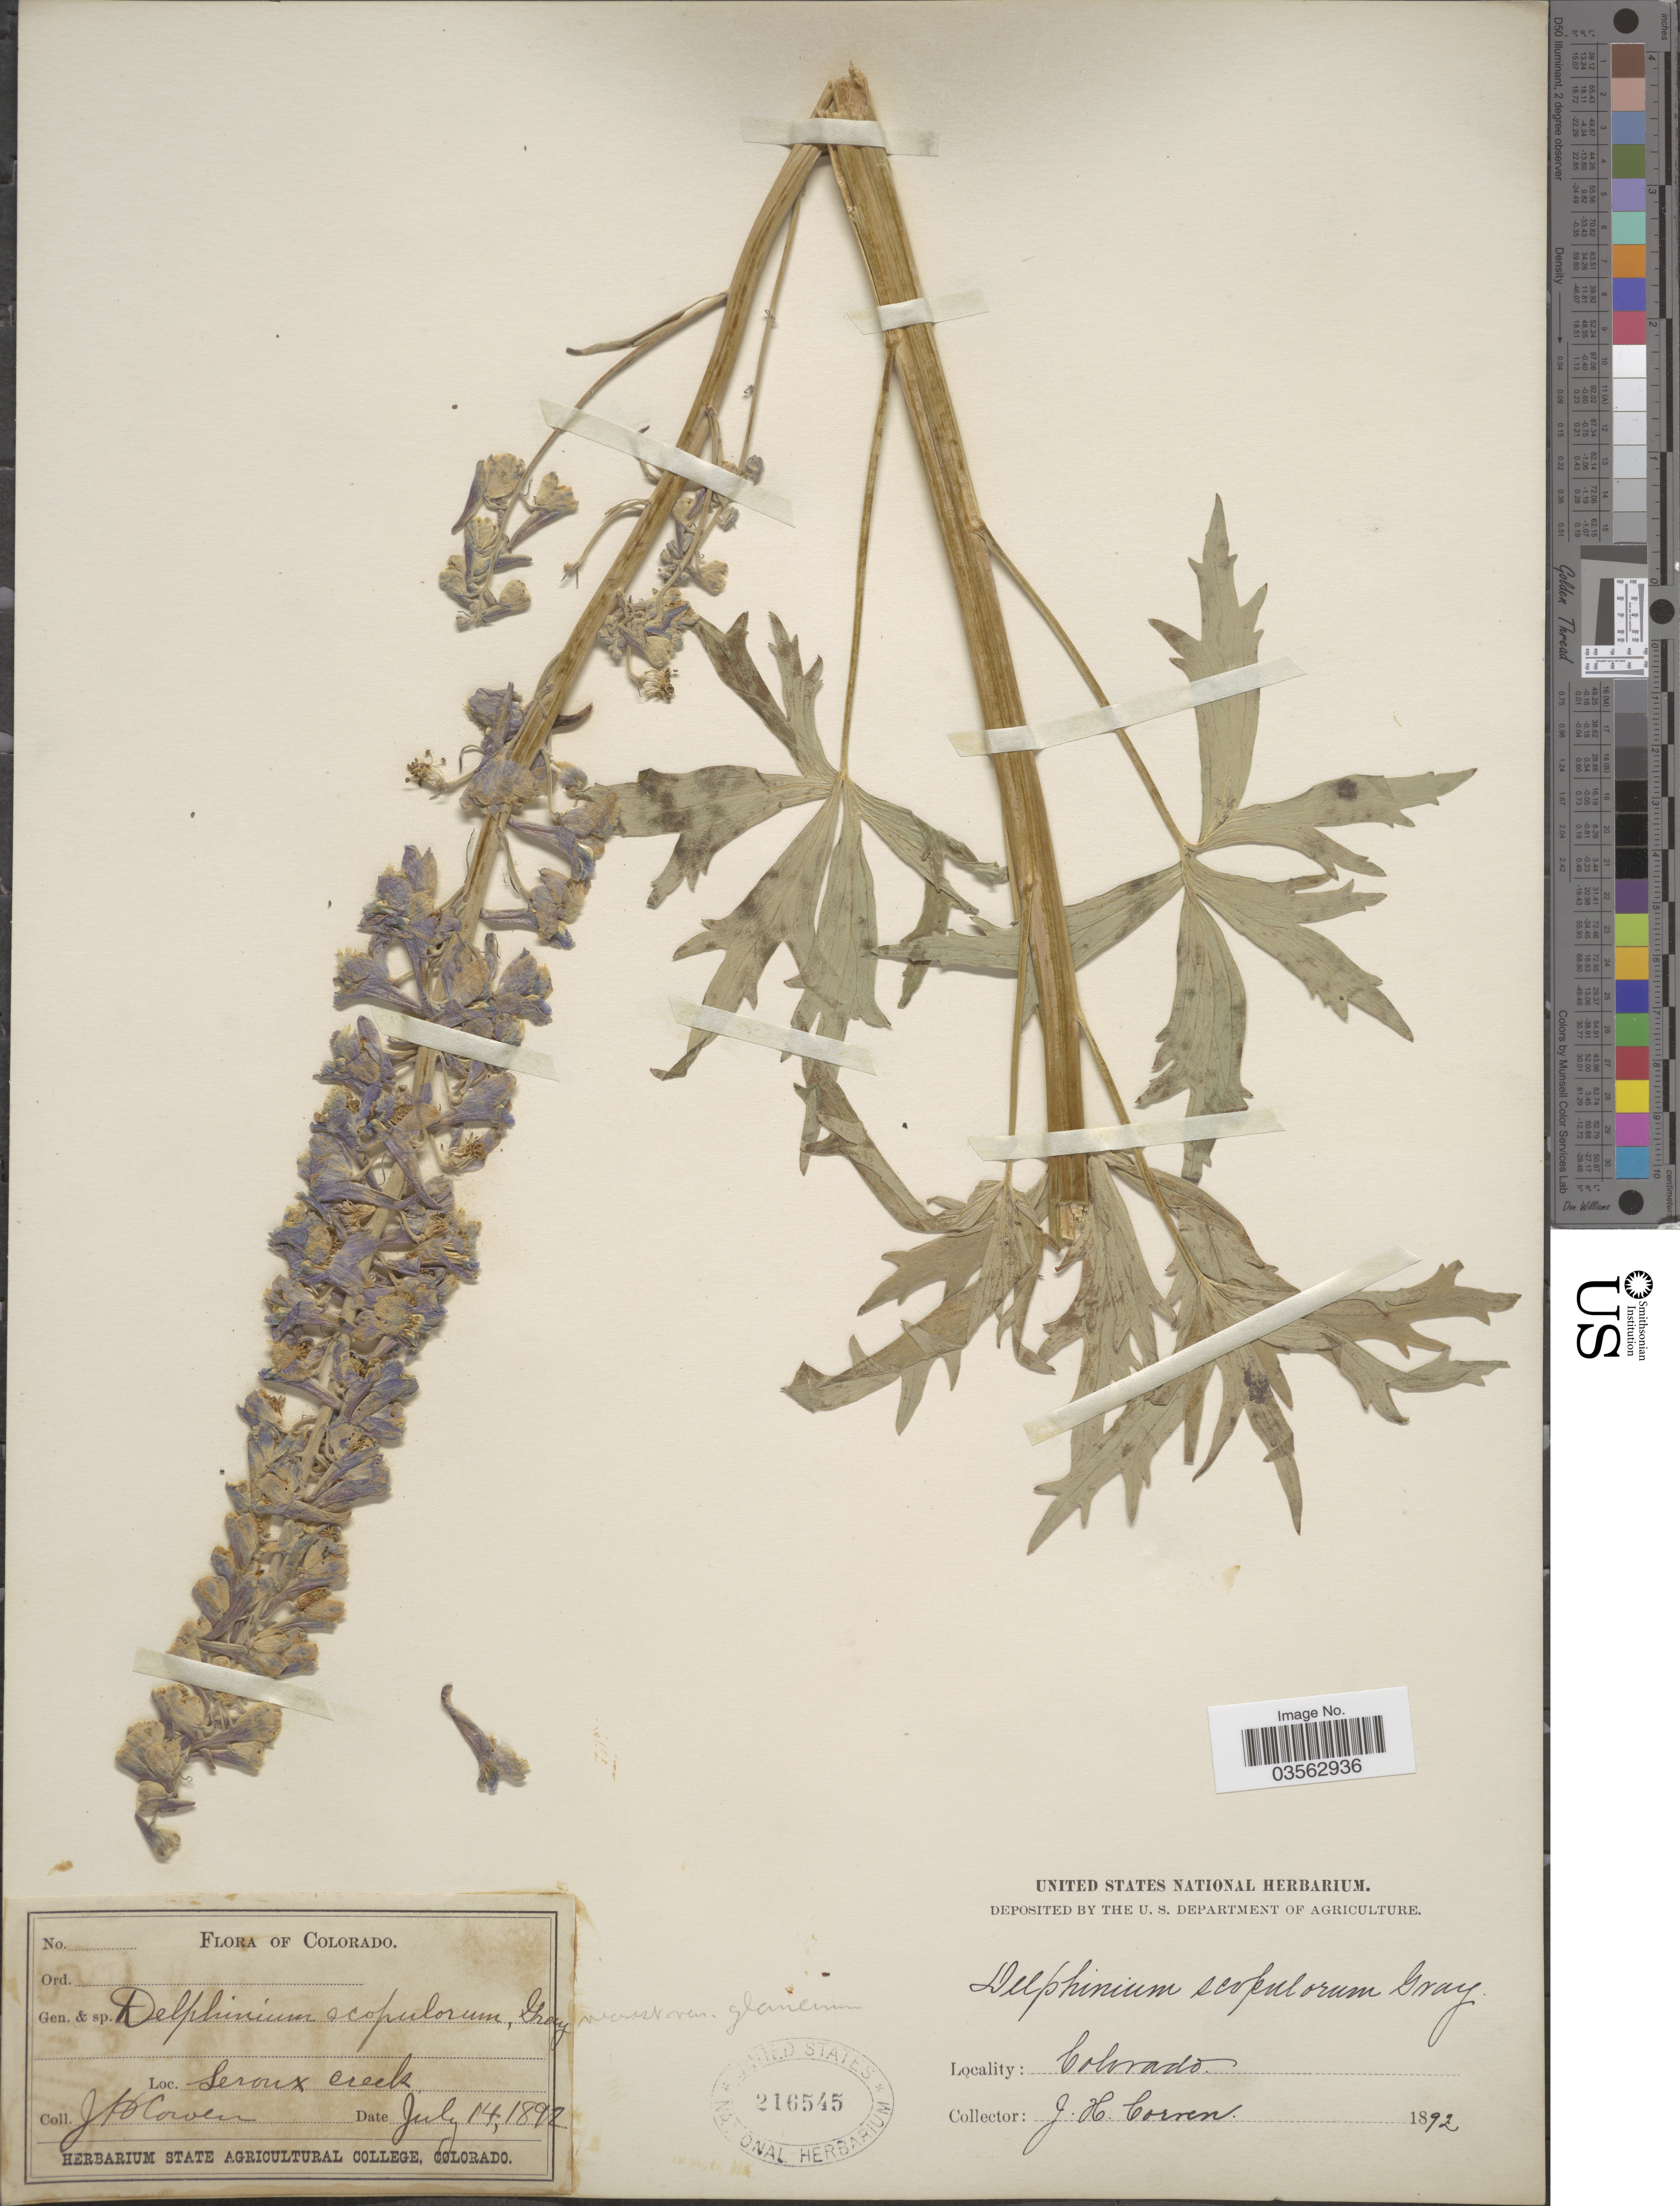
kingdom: Plantae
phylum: Tracheophyta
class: Magnoliopsida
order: Ranunculales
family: Ranunculaceae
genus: Delphinium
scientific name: Delphinium cucullatum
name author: E. Nelson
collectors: J. H. Cowen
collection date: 1892-07-14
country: United States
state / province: Colorado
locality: Seroux Creek.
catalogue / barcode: US 216545